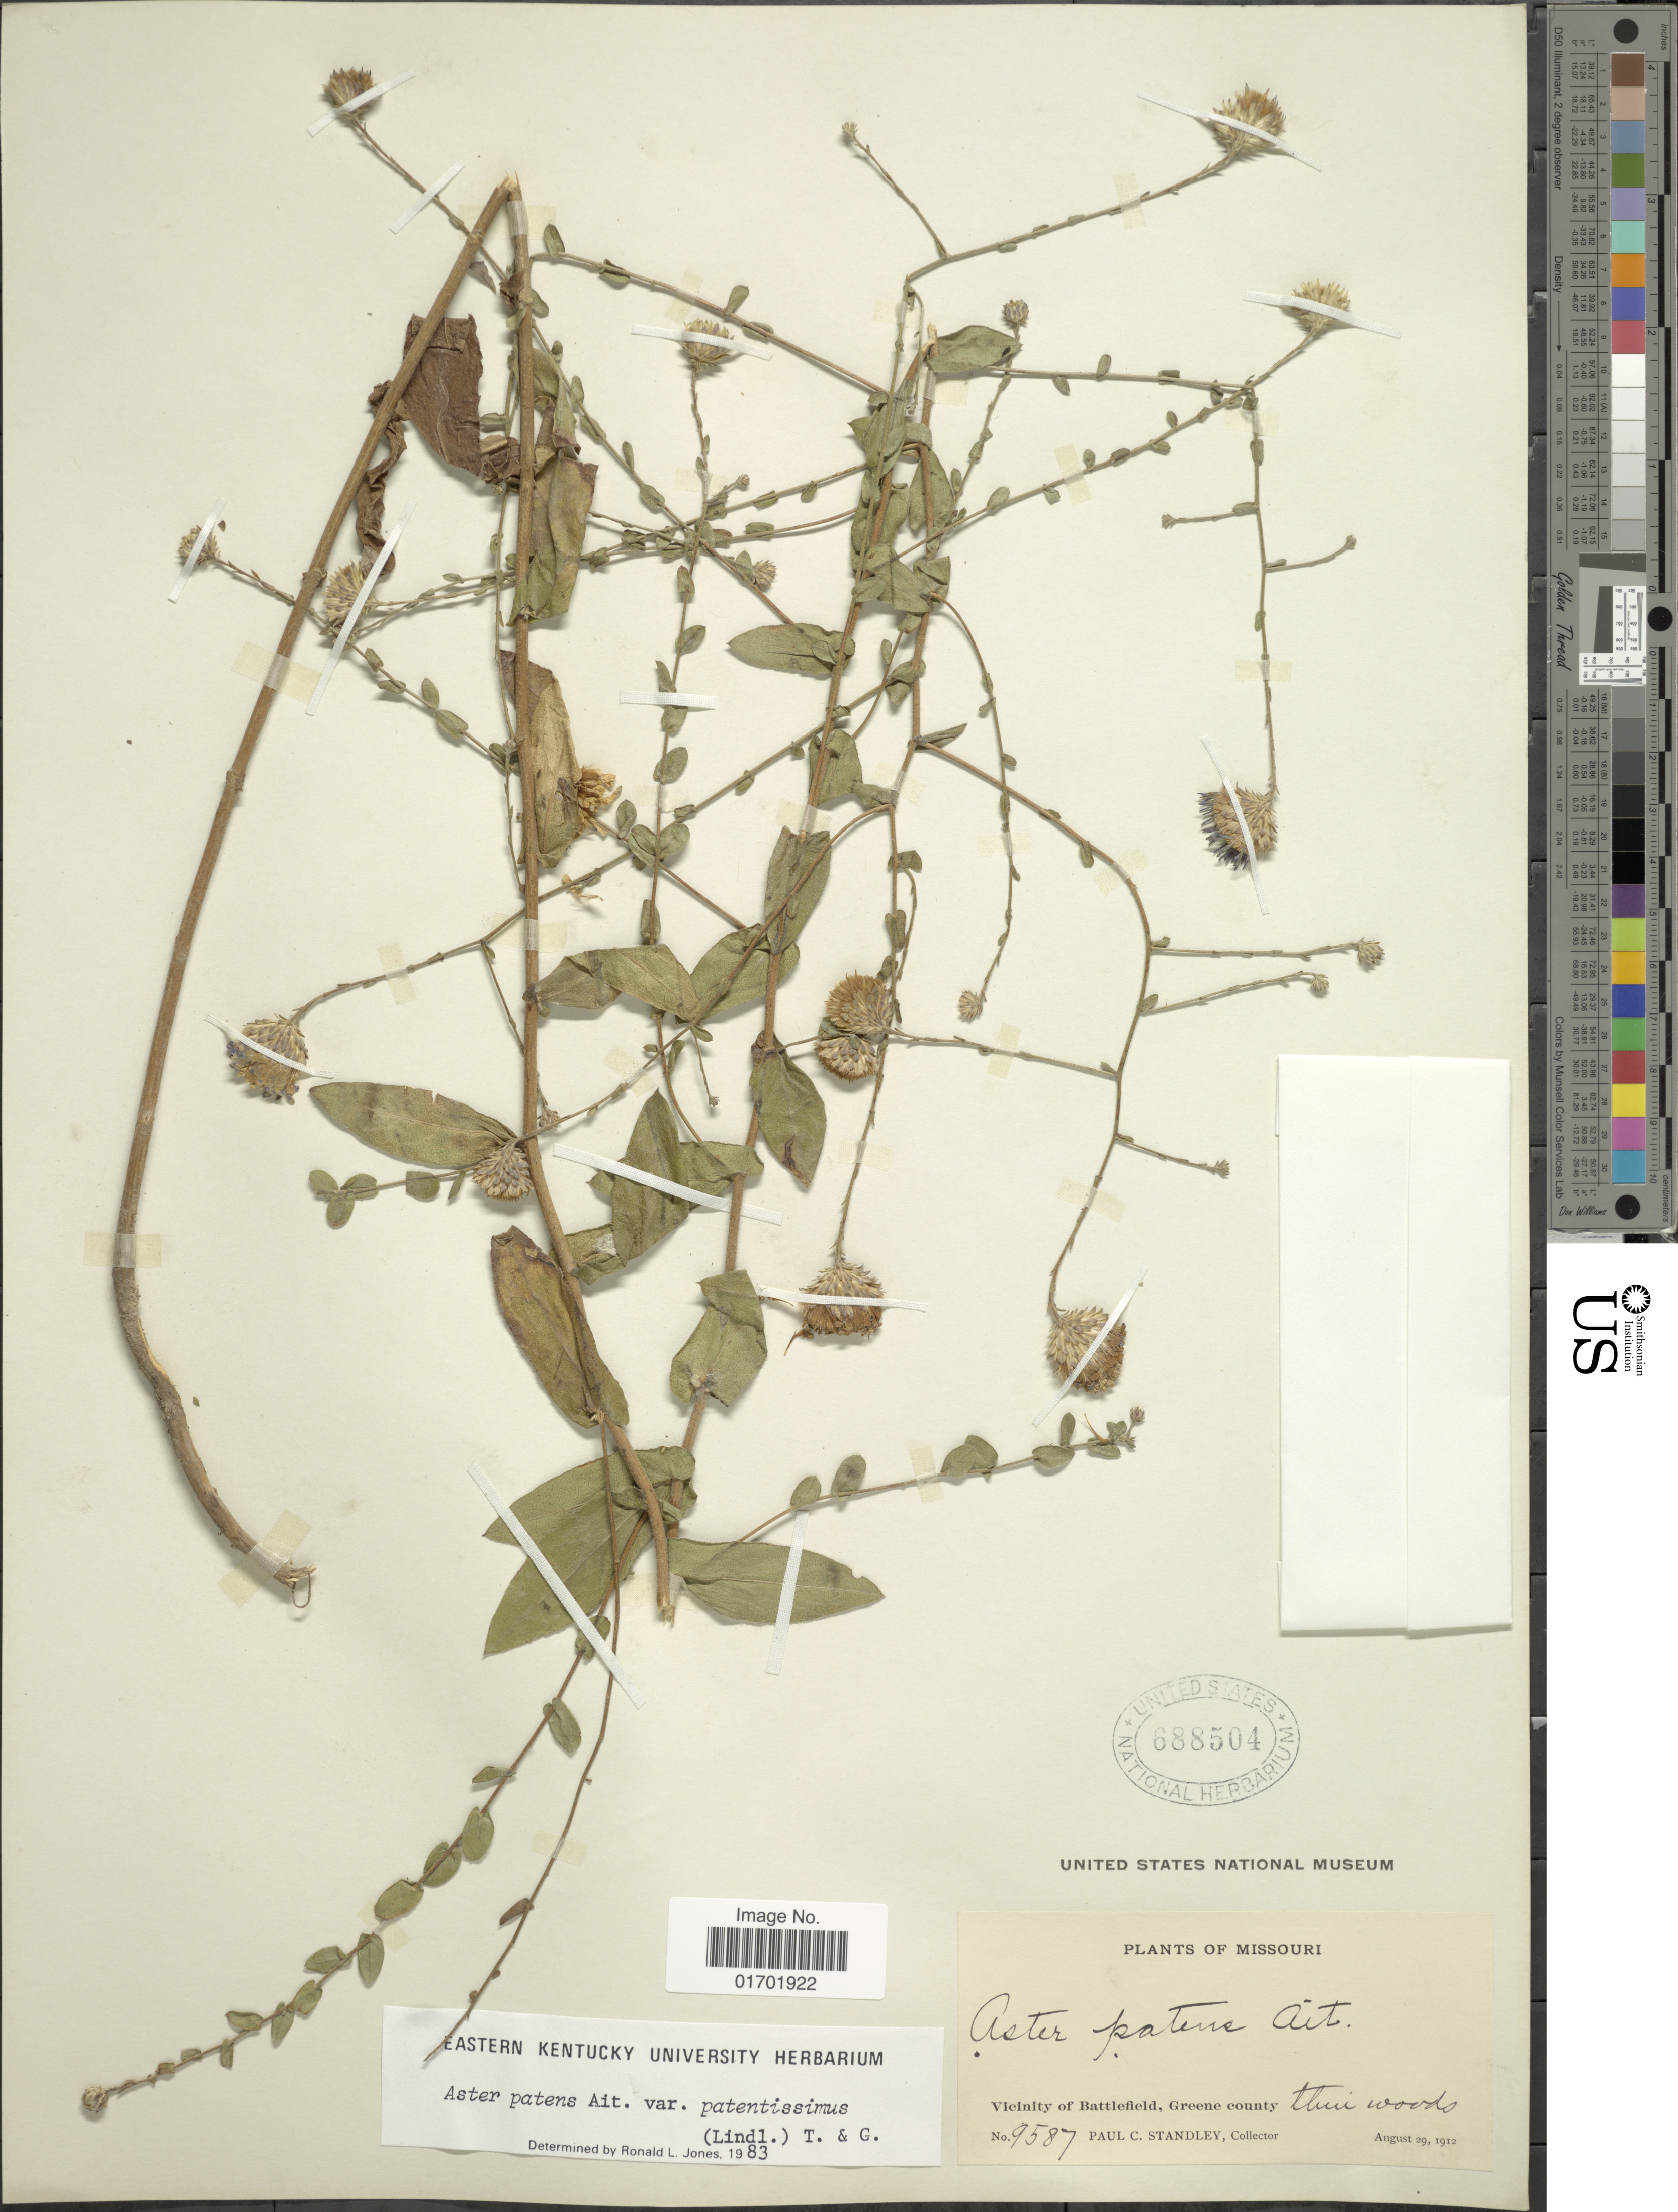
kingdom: Plantae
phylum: Tracheophyta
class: Magnoliopsida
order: Asterales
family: Asteraceae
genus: Symphyotrichum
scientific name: Symphyotrichum patens var. patentissimum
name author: (Lindl.) G.L. Nesom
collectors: P. C. Standley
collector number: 9587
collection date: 1912-08-29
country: United States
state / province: Missouri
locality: Vicinity of Battlefield, Greene County.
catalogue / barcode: US 688504